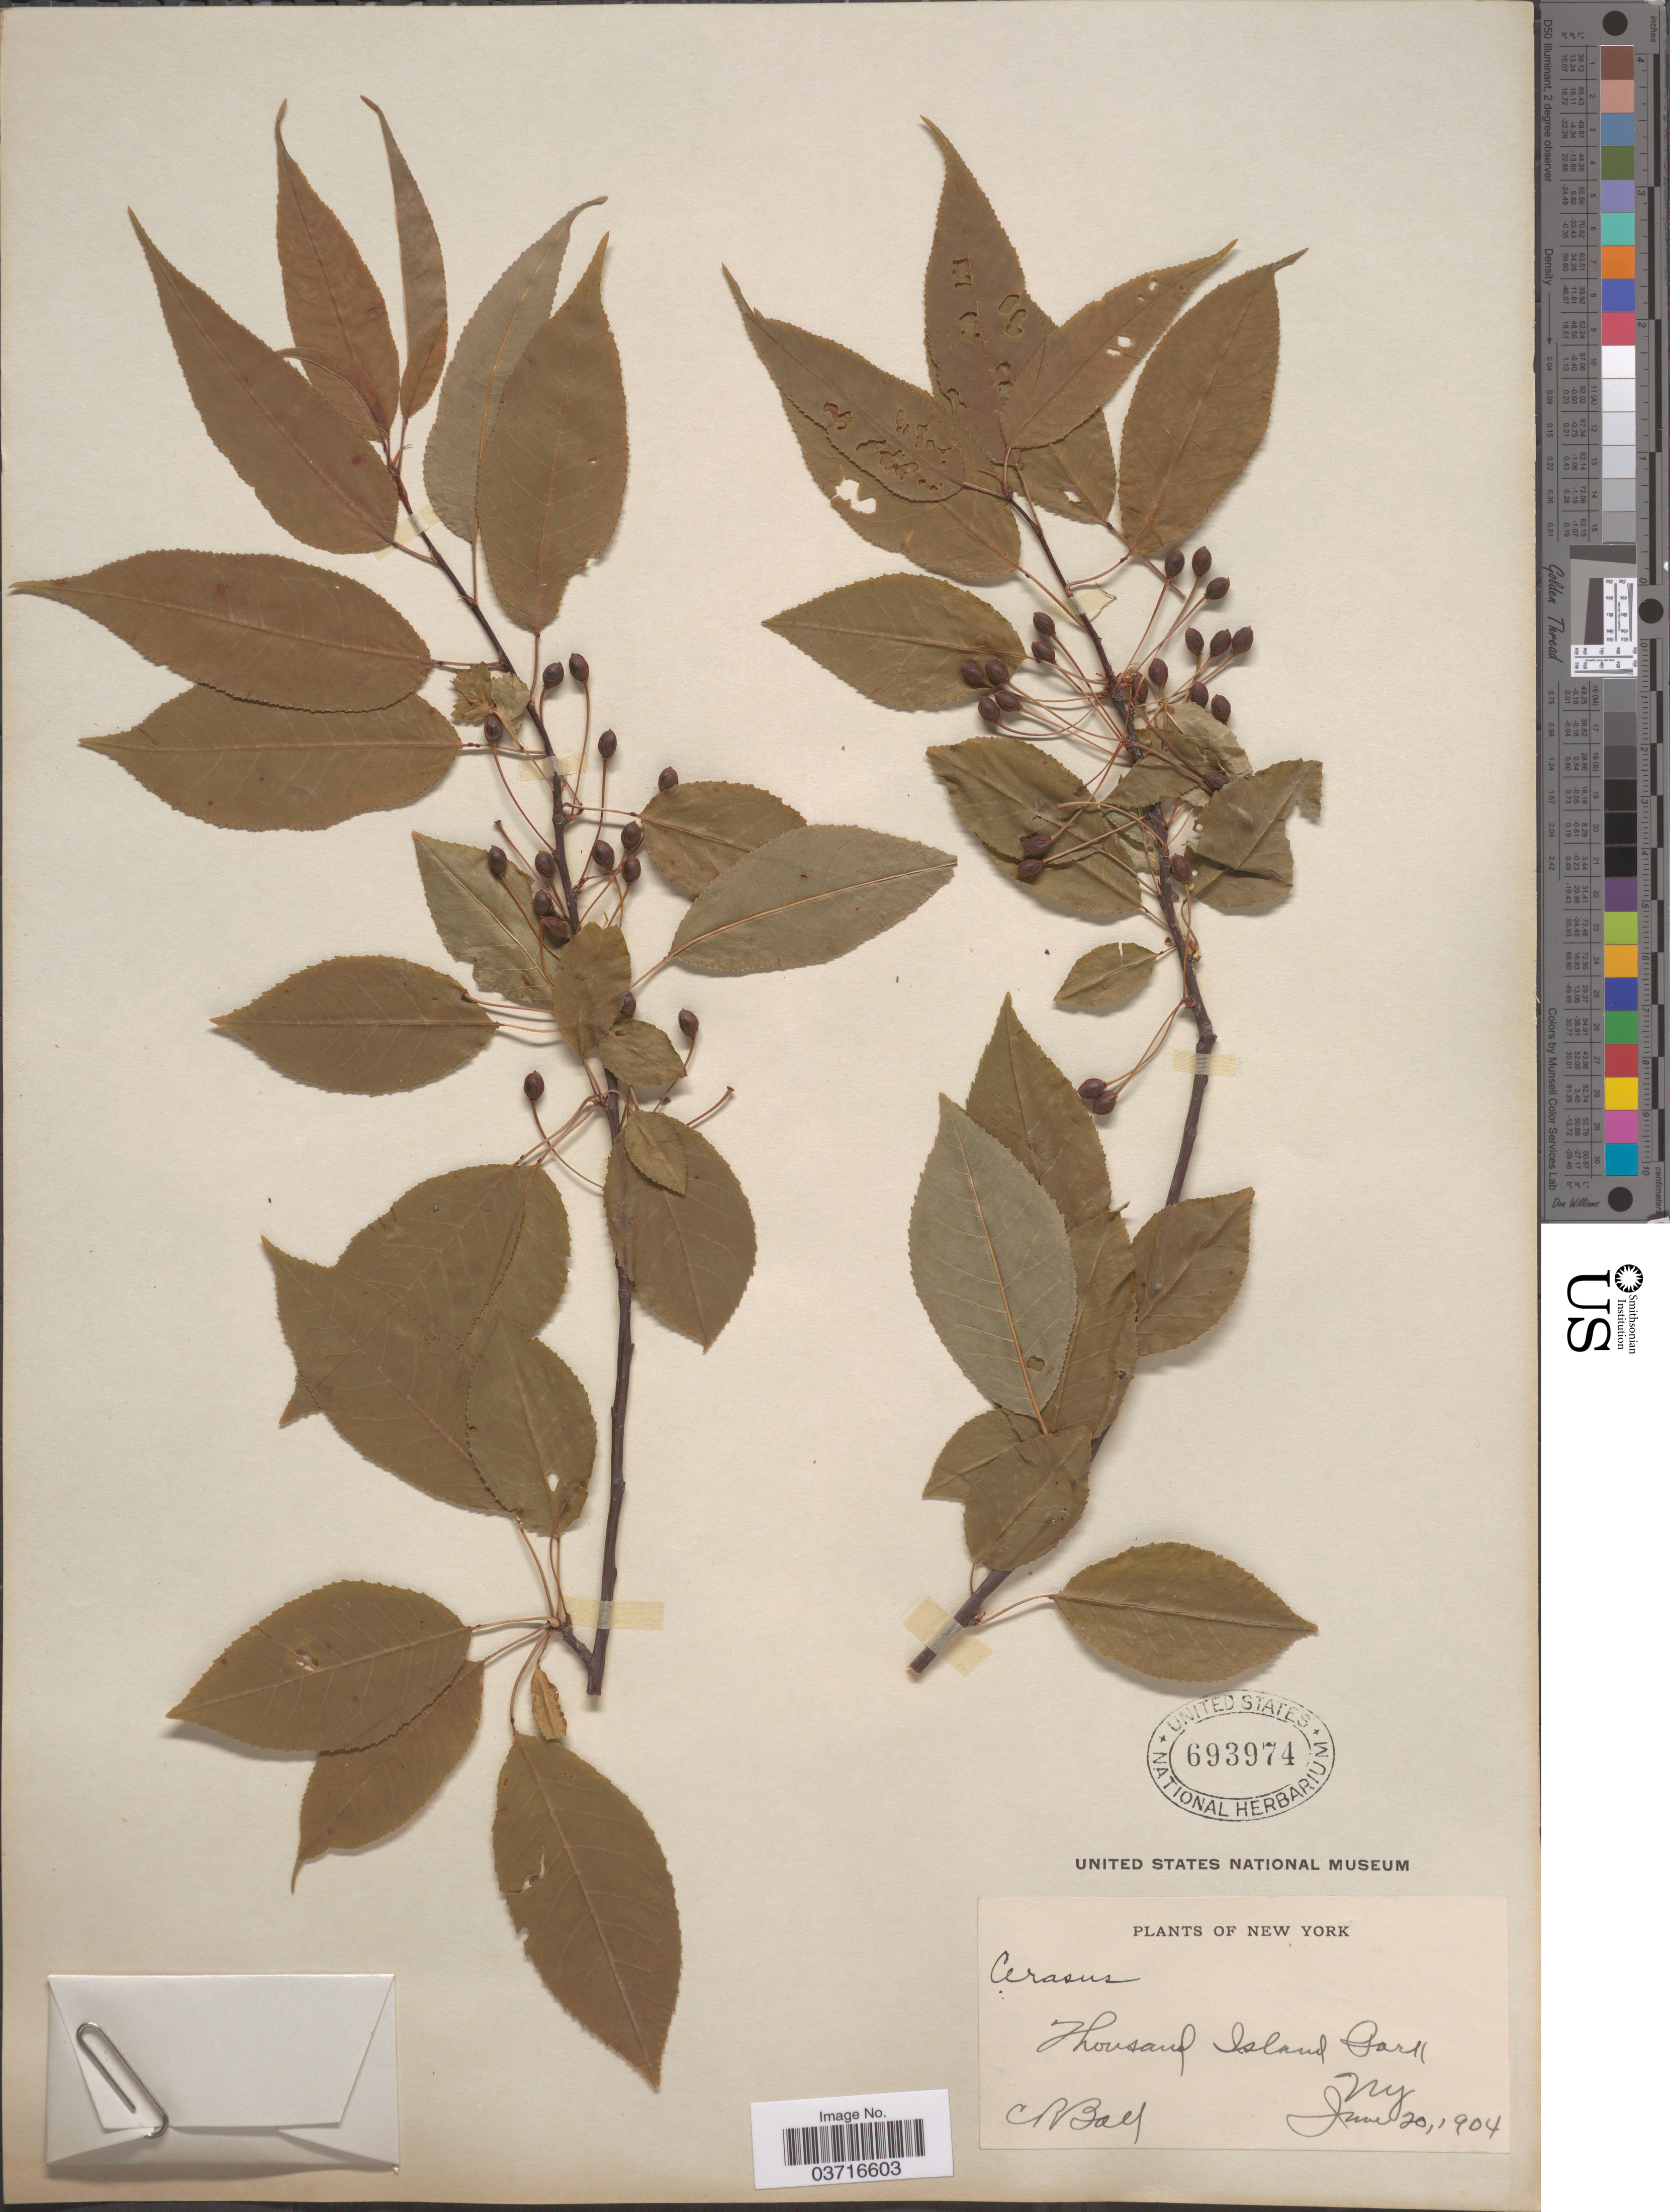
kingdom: Plantae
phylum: Tracheophyta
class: Magnoliopsida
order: Rosales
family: Rosaceae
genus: Prunus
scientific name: Prunus sp.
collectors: C. R. Ball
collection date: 1904-06-20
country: United States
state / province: New York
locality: Thousand Island Park.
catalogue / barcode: US 693974